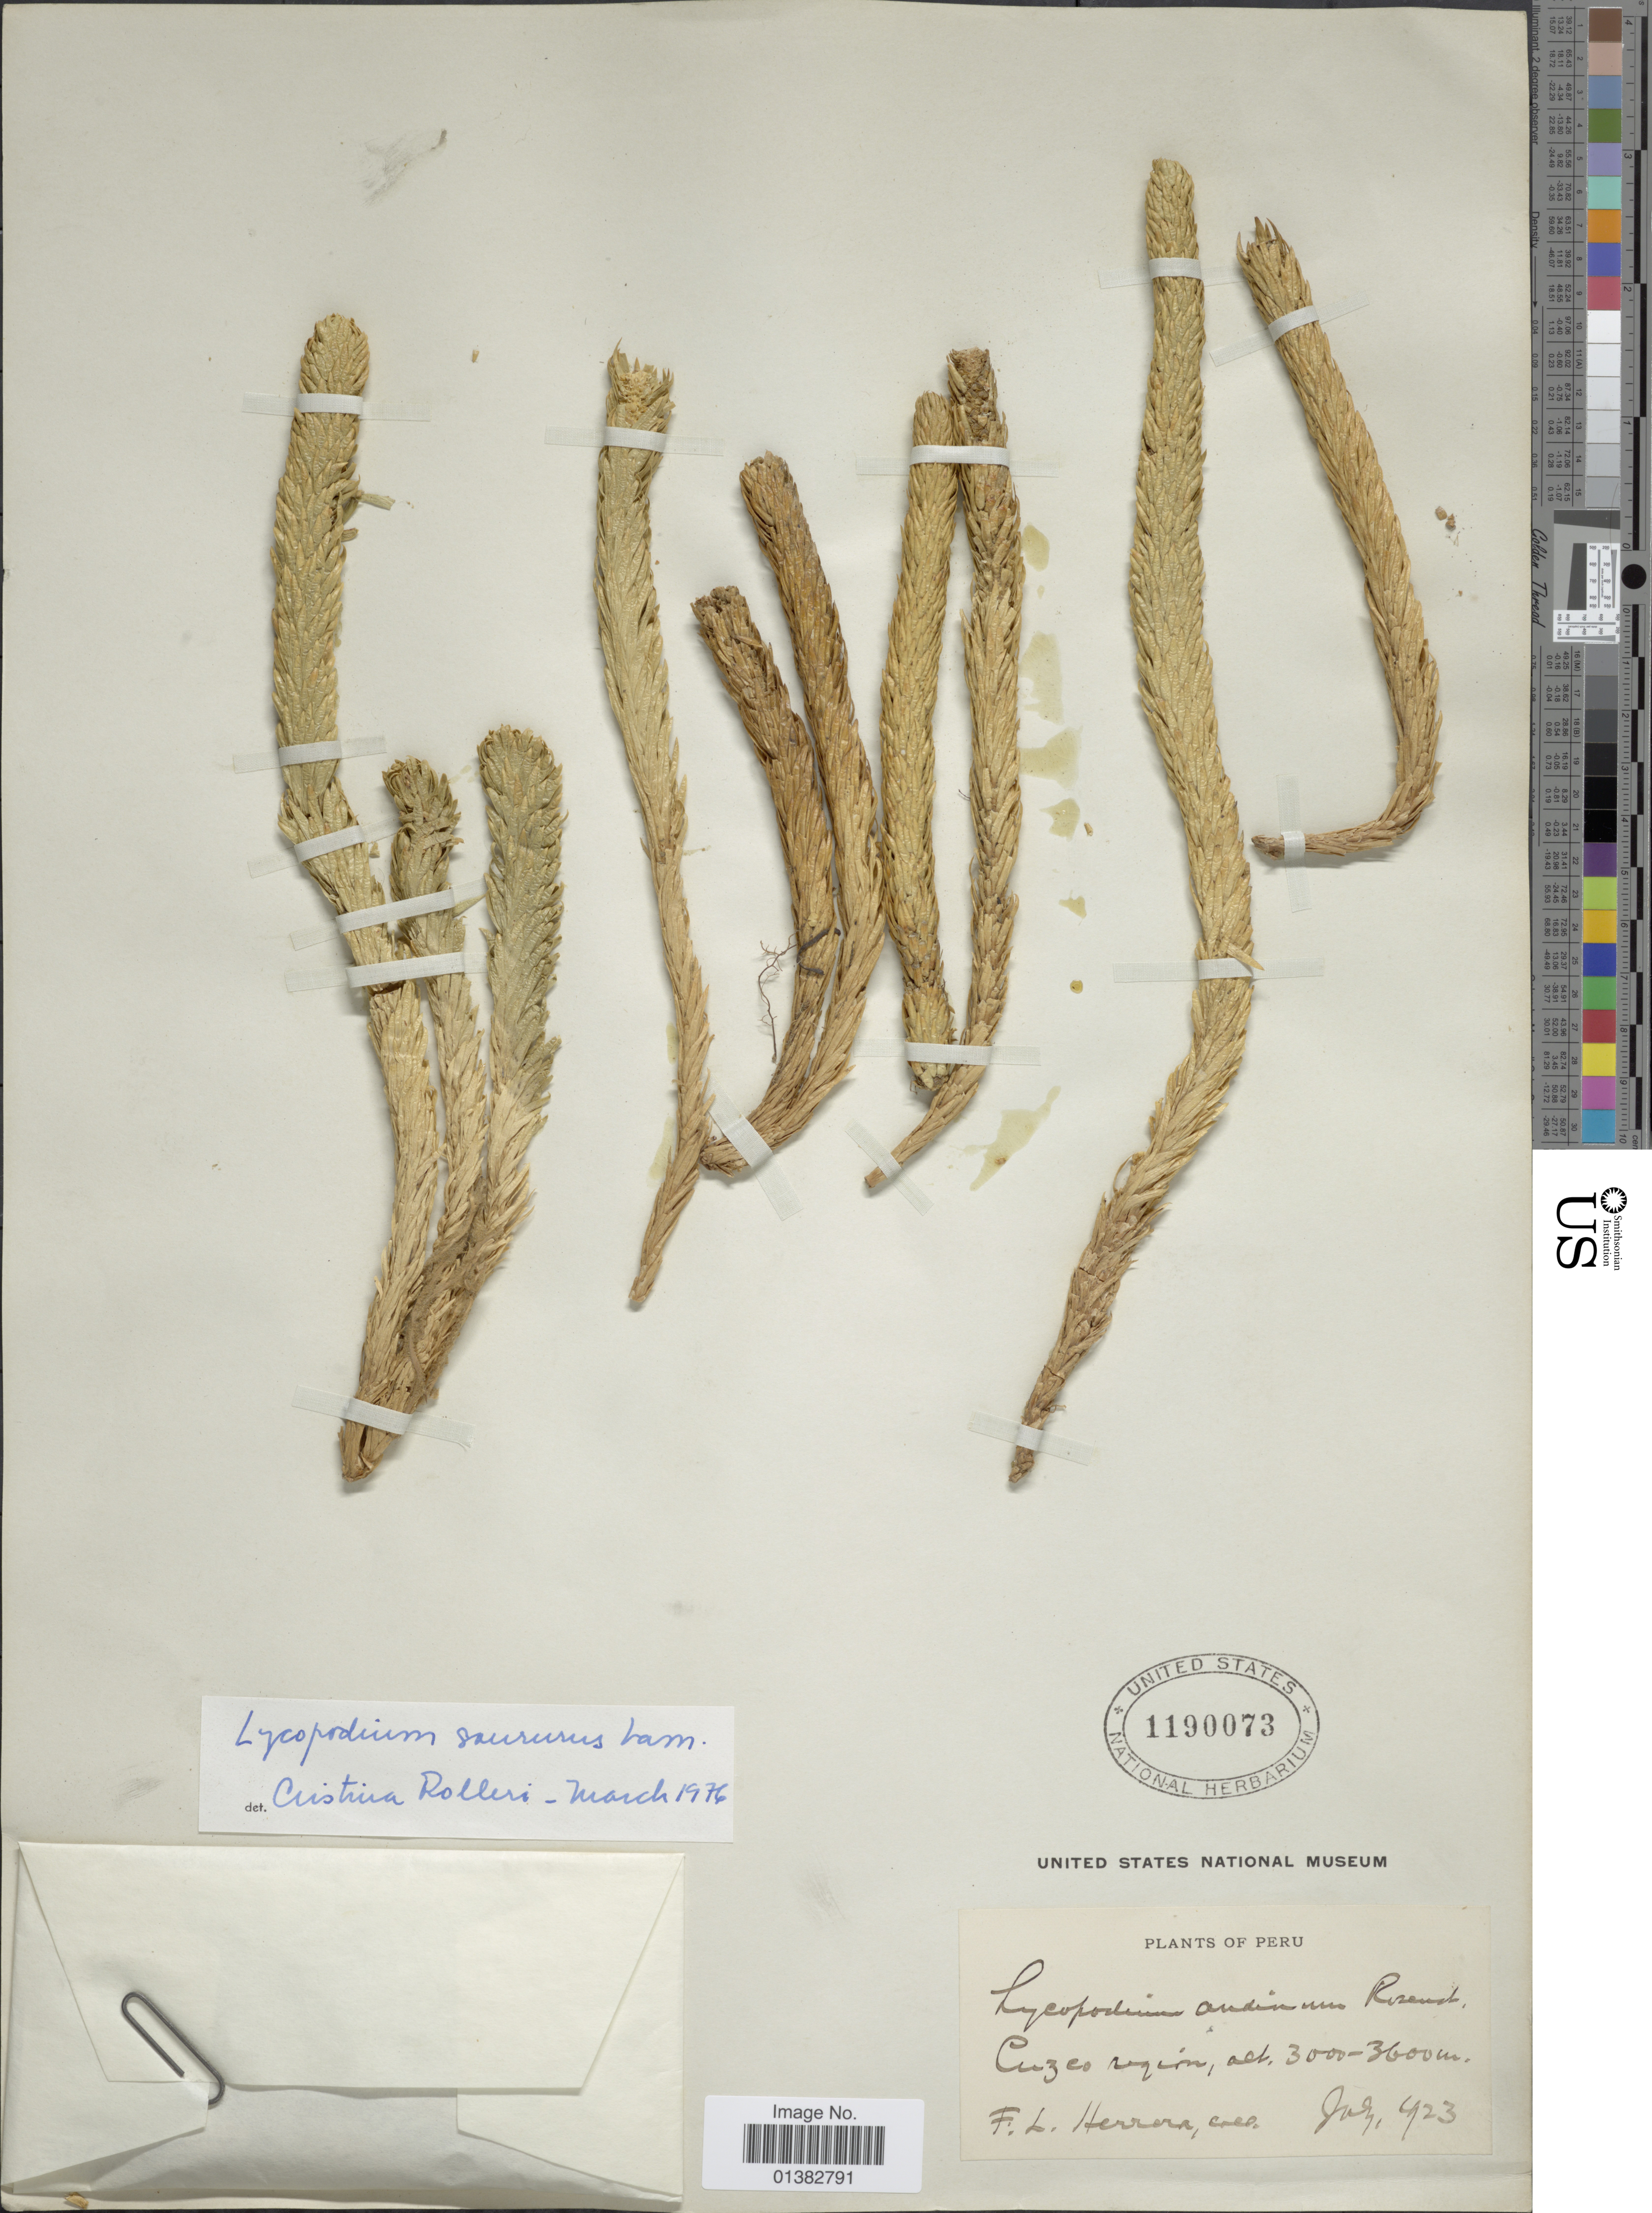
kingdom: Plantae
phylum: Tracheophyta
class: Lycopodiopsida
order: Lycopodiales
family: Lycopodiaceae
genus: Phlegmariurus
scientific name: Phlegmariurus saururus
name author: (Lam.) B. Øllg.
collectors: F. L. Herrera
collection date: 1923-07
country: Peru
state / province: Cusco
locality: Cusco region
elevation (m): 3000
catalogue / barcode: US 1190073